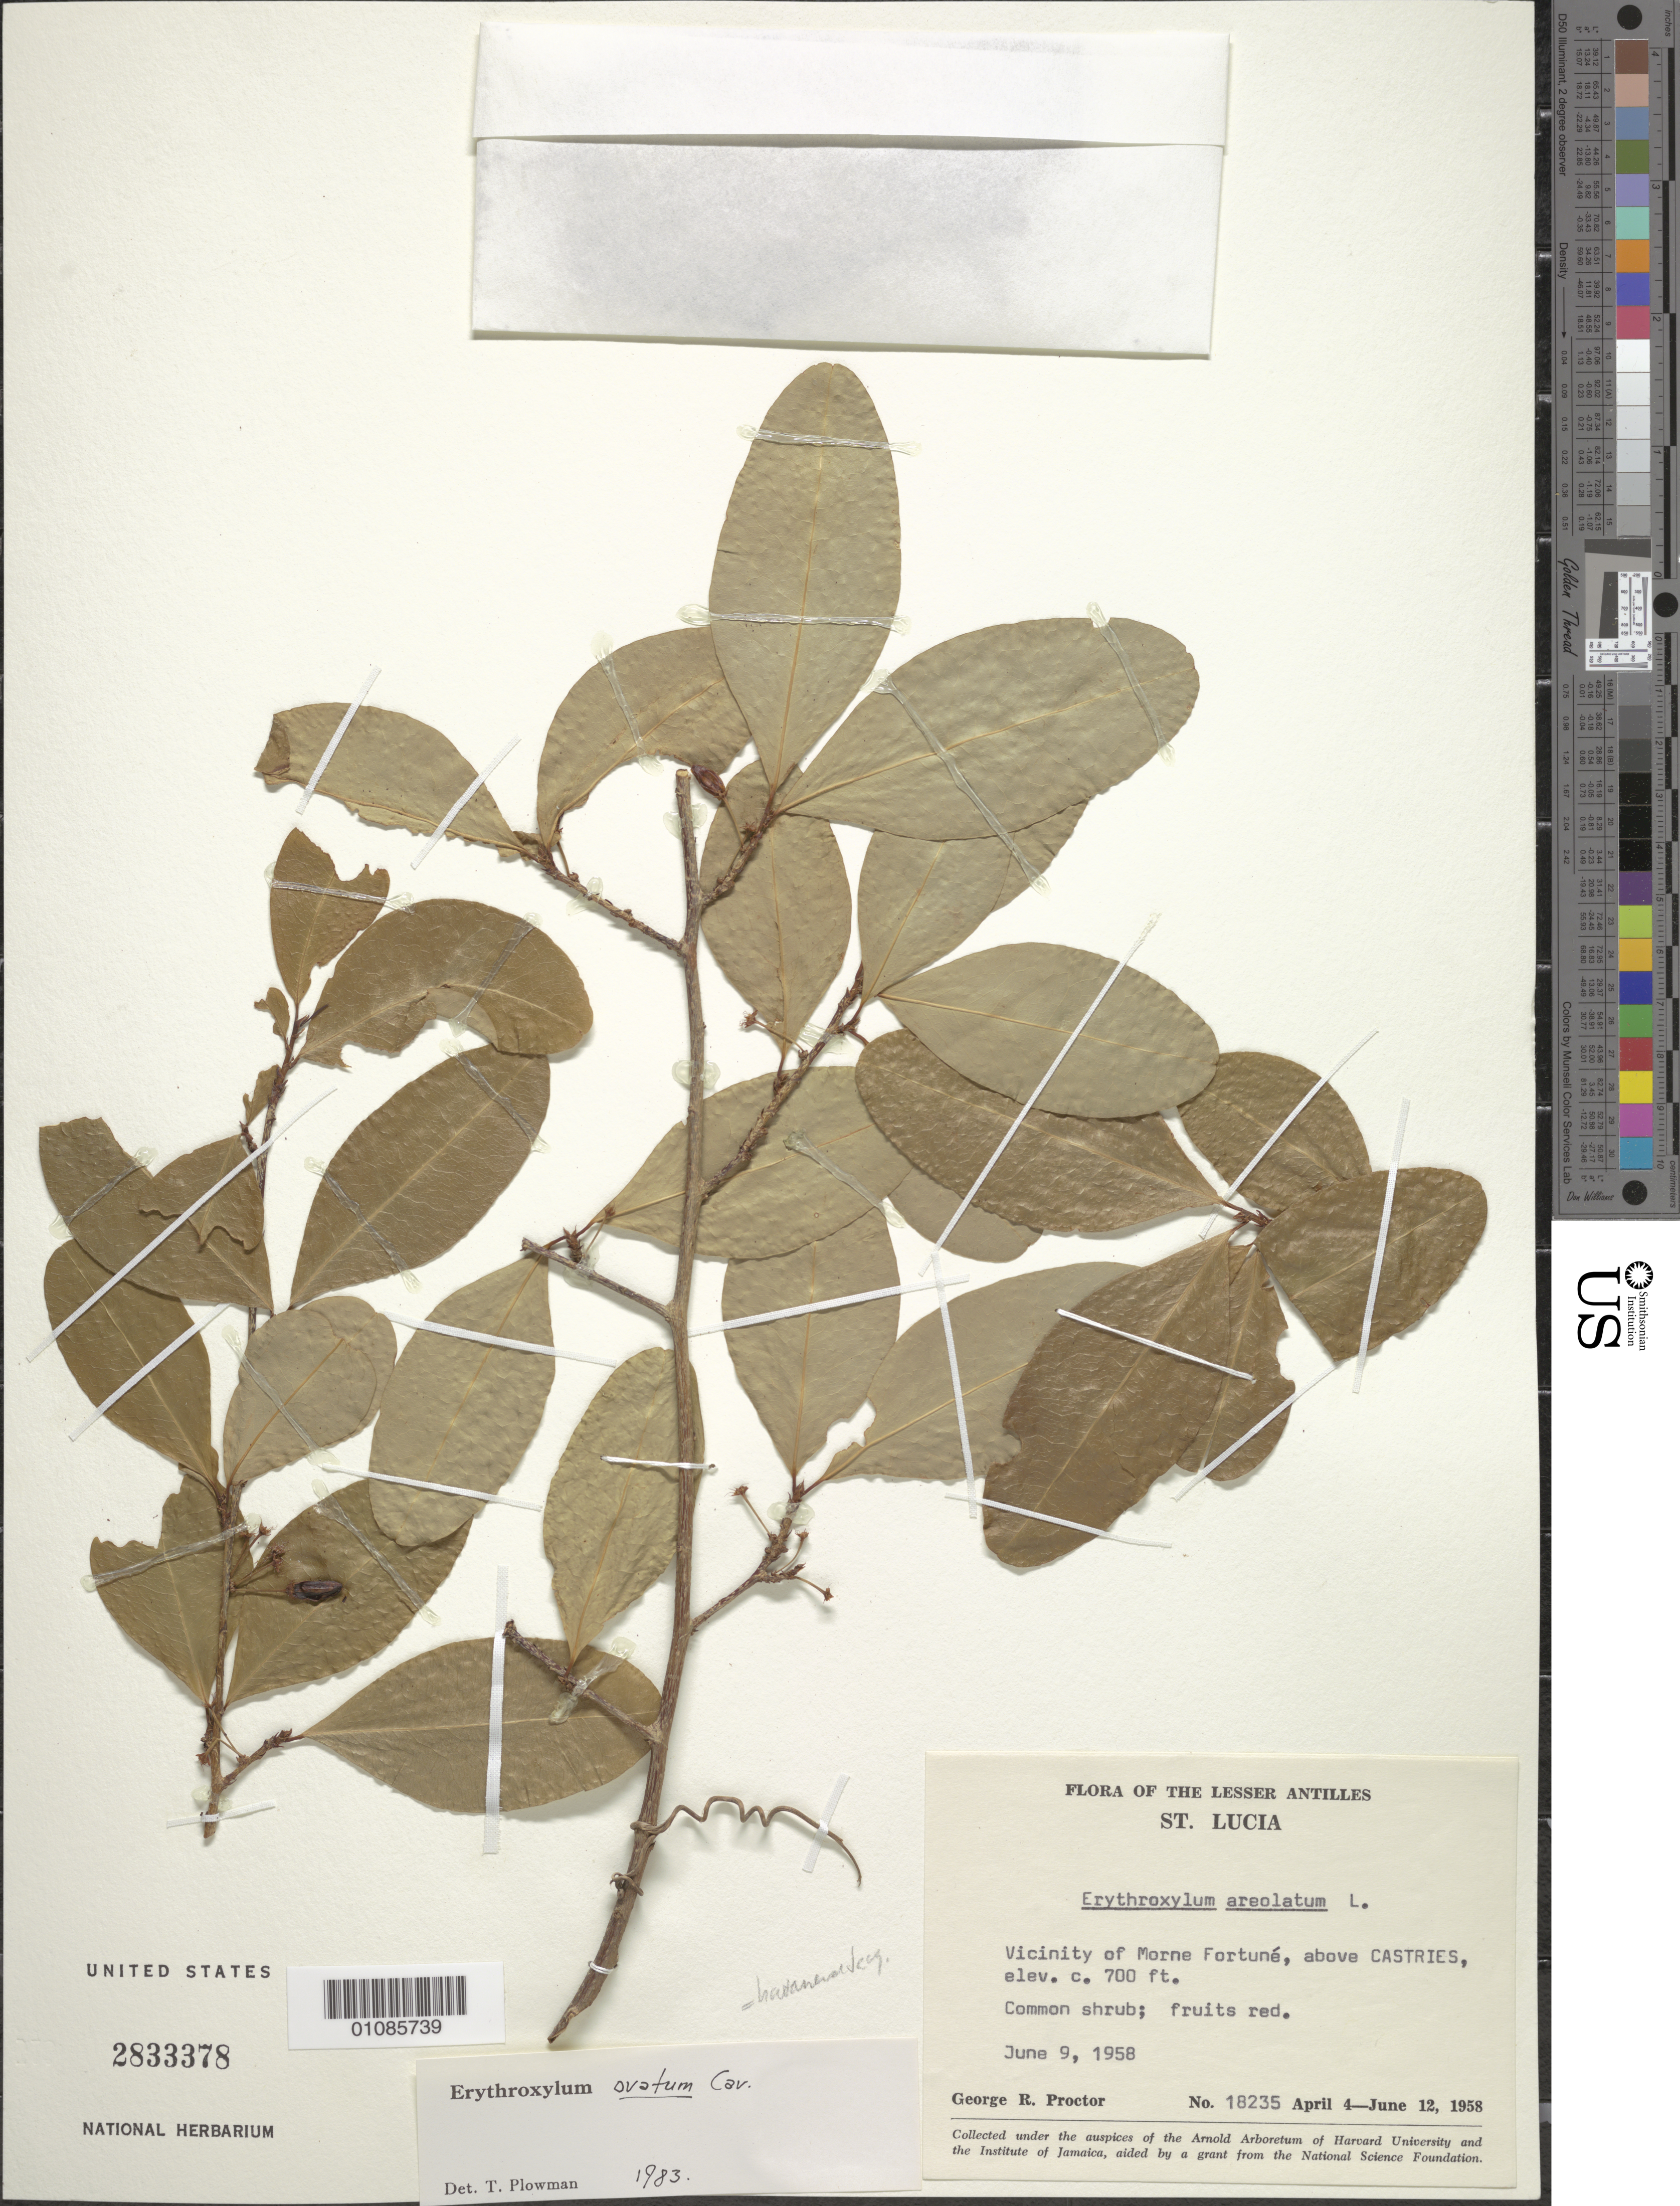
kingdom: Plantae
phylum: Tracheophyta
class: Magnoliopsida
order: Malpighiales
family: Erythroxylaceae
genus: Erythroxylum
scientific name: Erythroxylum ovatum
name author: Cav.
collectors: G. R. Proctor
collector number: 18235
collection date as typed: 04 Apr 1958 to 12 Jun 1958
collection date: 1958-04-04/1958-06-12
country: St. Lucia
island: St. Lucia I.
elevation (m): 213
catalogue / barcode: US 2833378